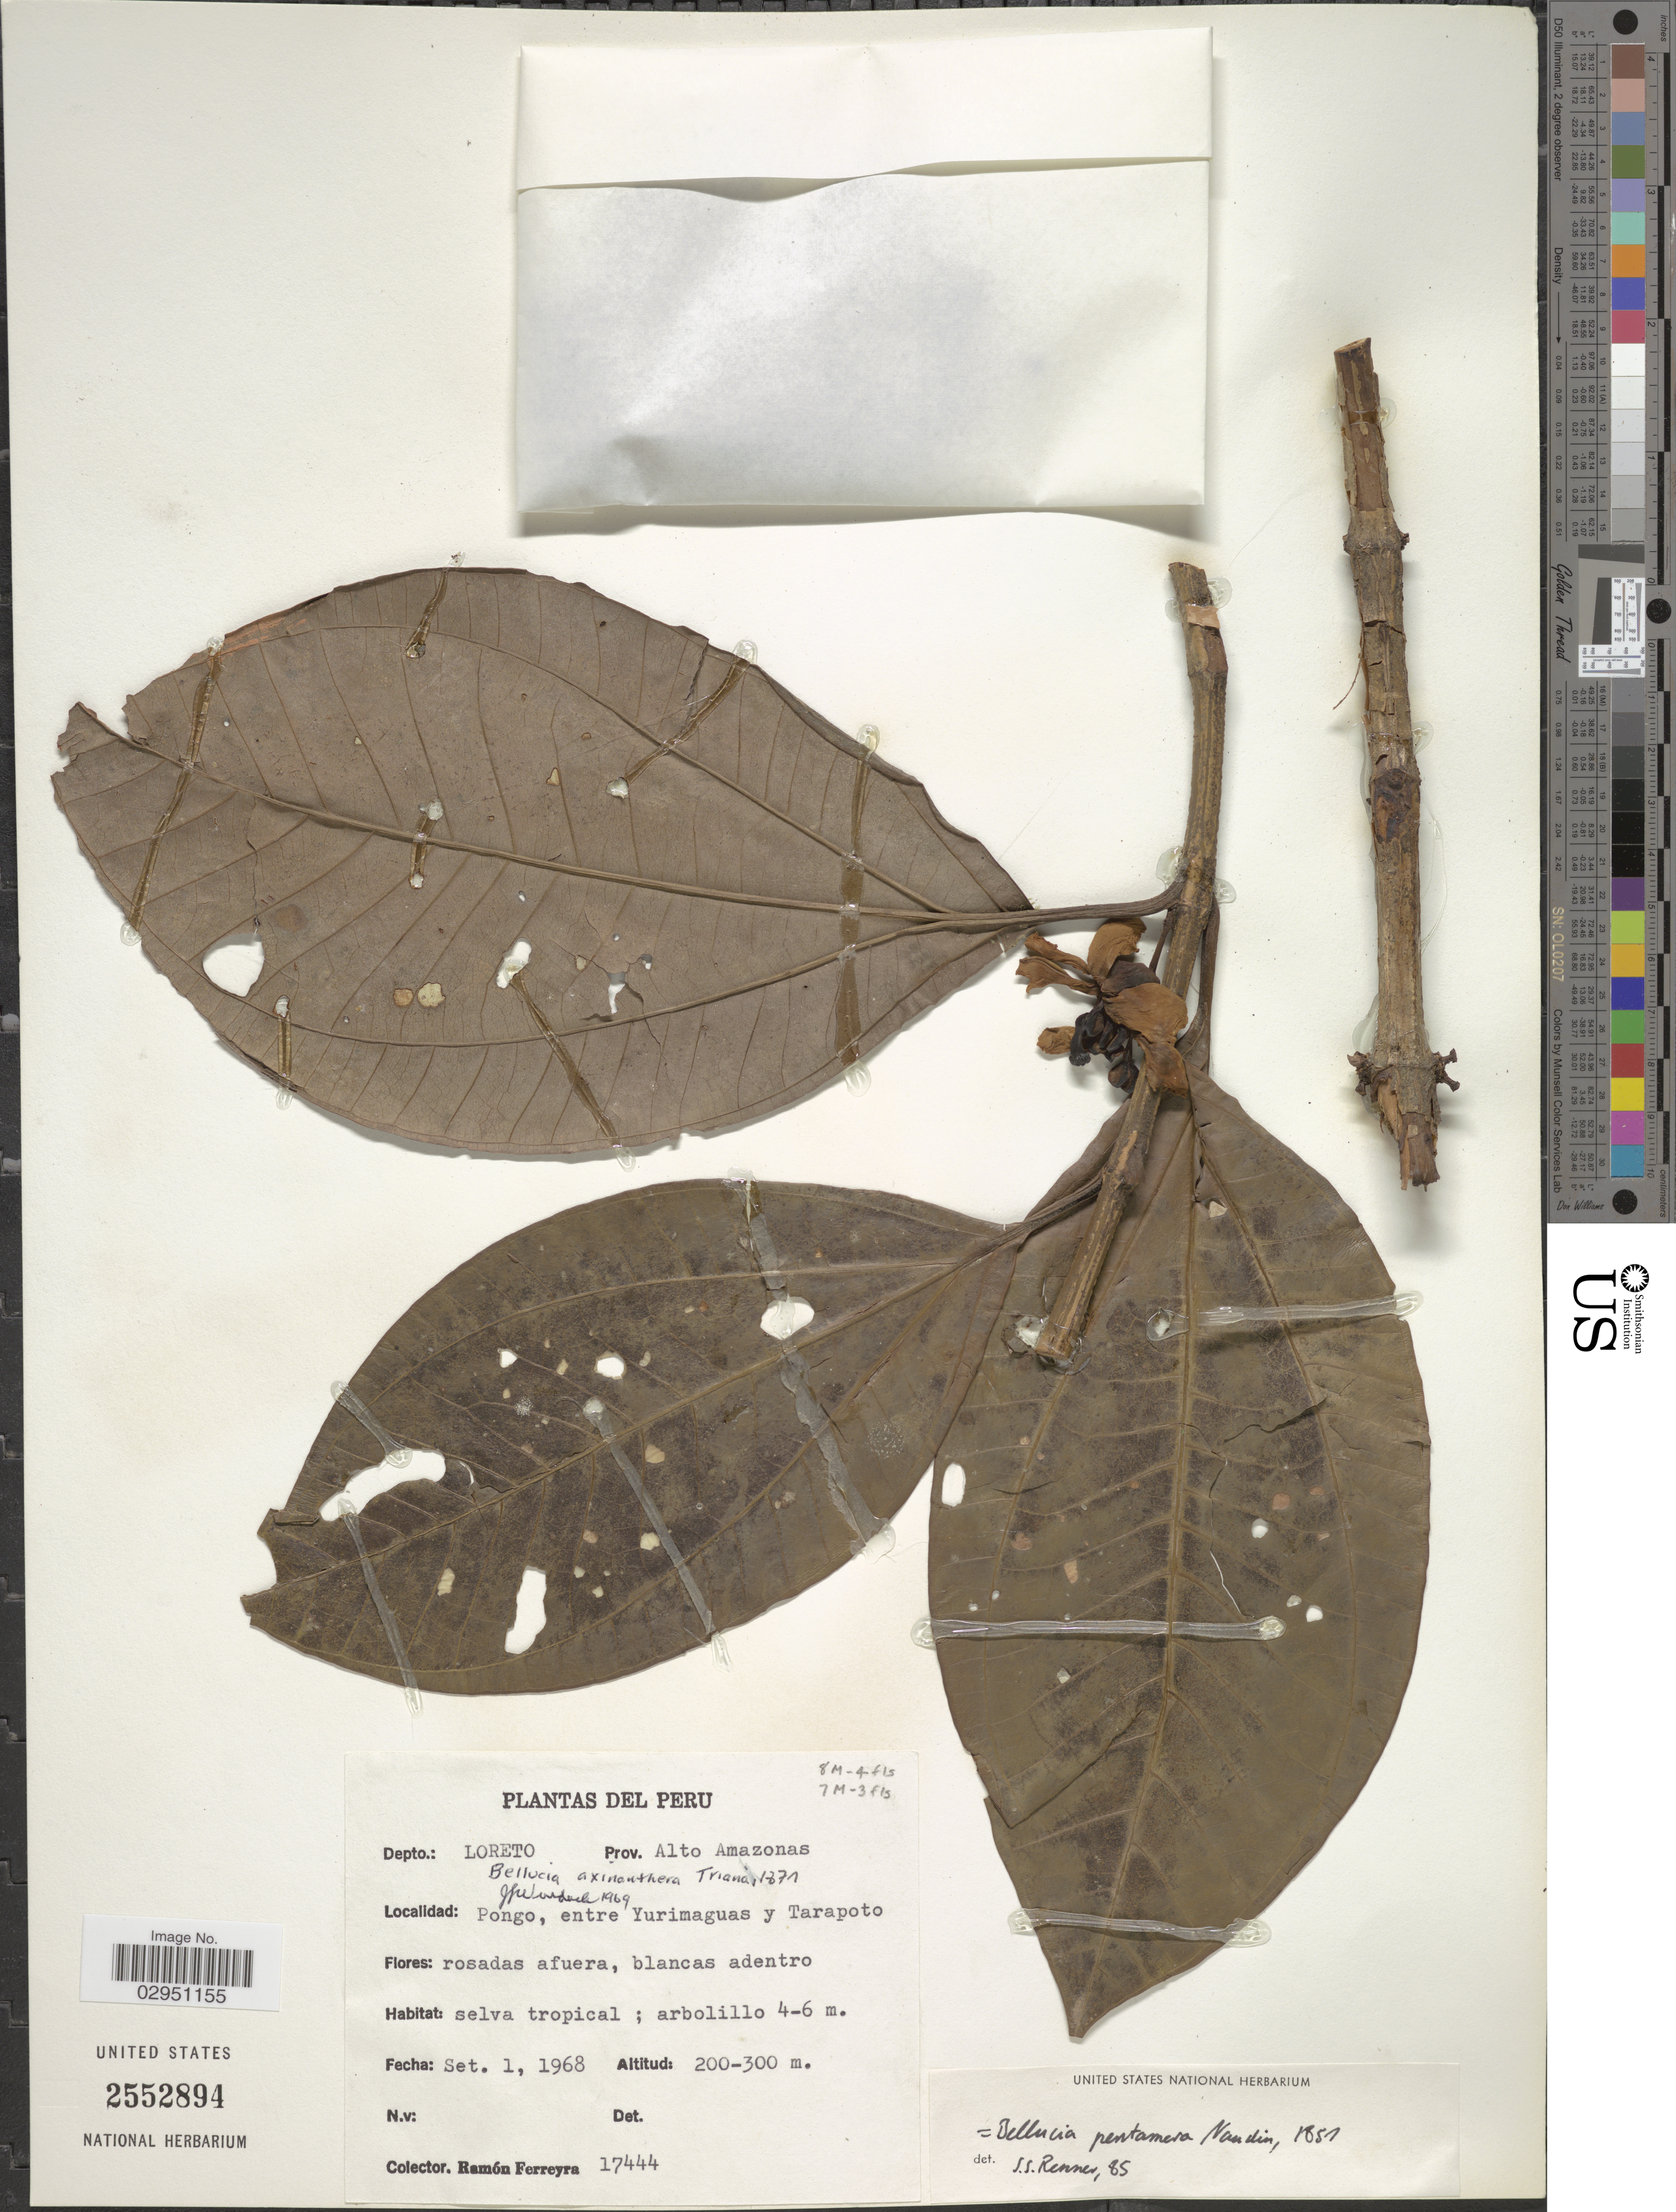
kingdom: Plantae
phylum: Tracheophyta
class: Magnoliopsida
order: Myrtales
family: Melastomataceae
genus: Bellucia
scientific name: Bellucia pentamera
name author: Naudin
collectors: R. A. Ferreyra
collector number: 17444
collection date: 1968-09-01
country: Peru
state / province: Loreto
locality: Depto.: Loreto. Prov. Alto Amazonas. Pongo, entre Yurimaguas y Tarapoto.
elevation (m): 200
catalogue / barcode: US 2552894